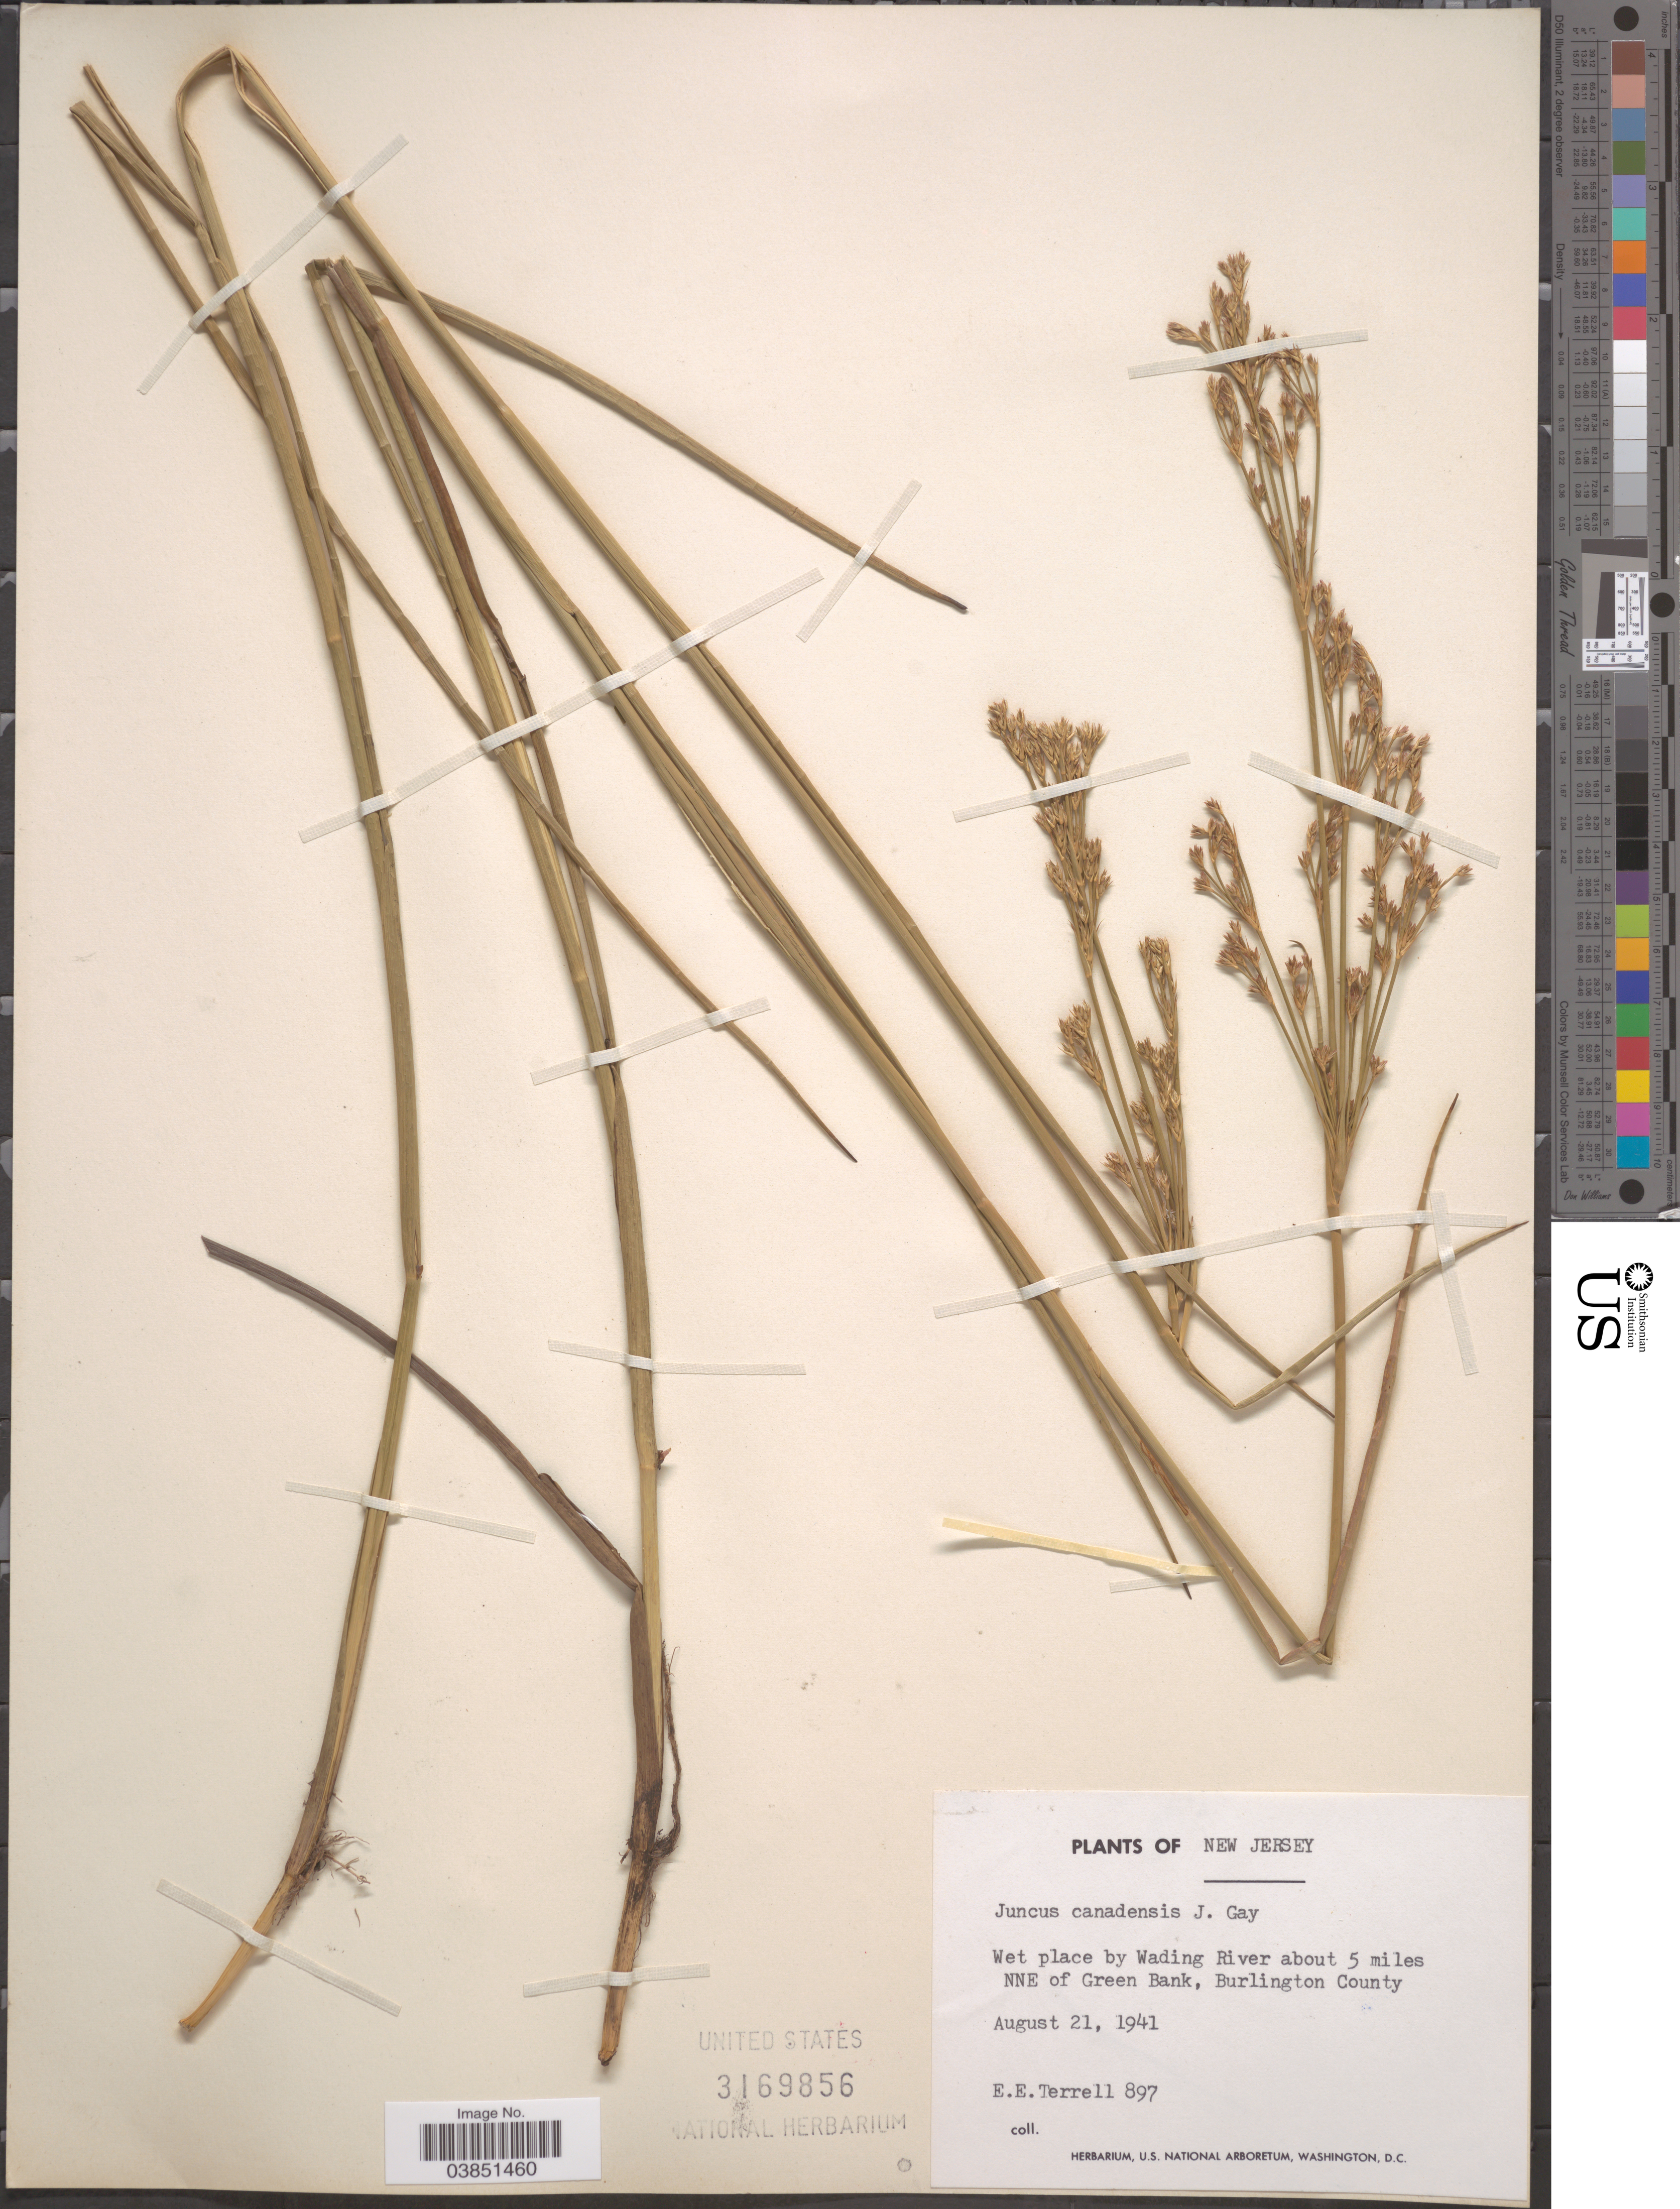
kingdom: Plantae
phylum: Tracheophyta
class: Liliopsida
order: Poales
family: Juncaceae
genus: Juncus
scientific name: Juncus canadensis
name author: J. Gay ex Laharpe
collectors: E. E. Terrell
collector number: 897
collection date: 1941-08-21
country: United States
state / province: New Jersey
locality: Wading River about 5 miles NNE of Green Bank, Burlington County.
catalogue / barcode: US 3169856